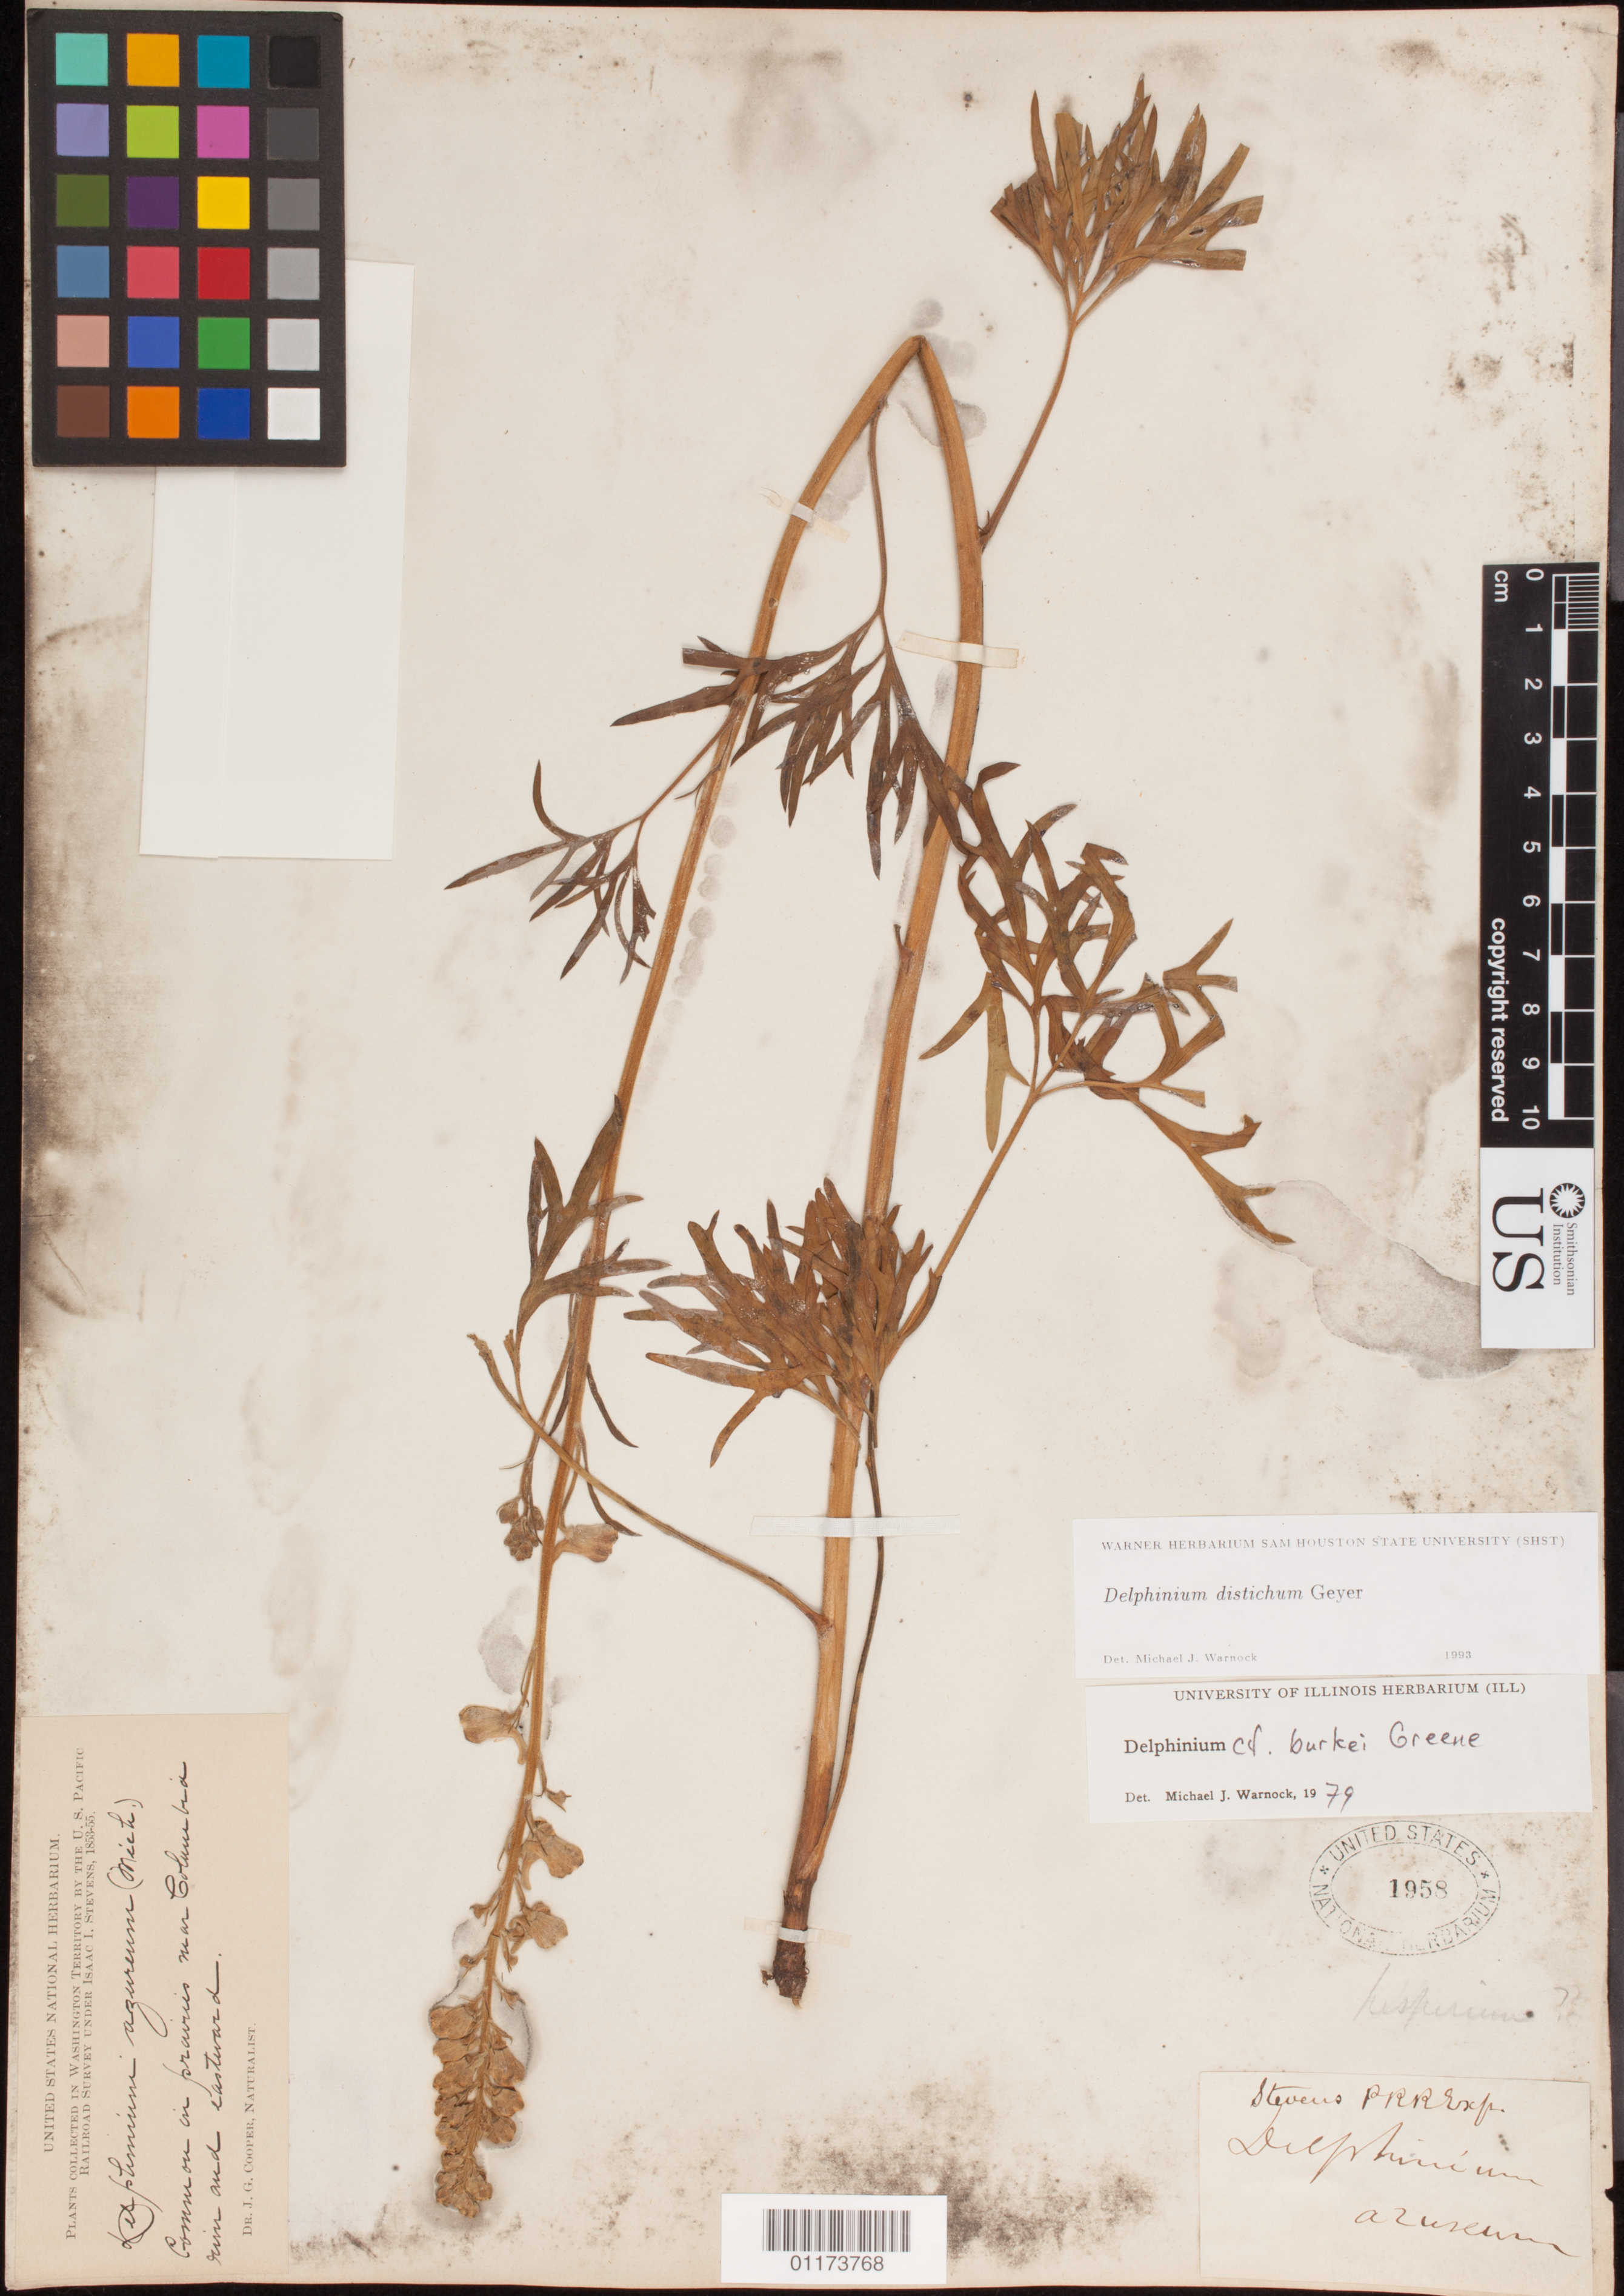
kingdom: Plantae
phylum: Tracheophyta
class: Magnoliopsida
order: Ranunculales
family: Ranunculaceae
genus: Delphinium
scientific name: Delphinium distichum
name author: Geyer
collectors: J. G. Cooper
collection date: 1853/1855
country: United States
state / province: Washington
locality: Near Columbia.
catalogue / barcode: US 1958